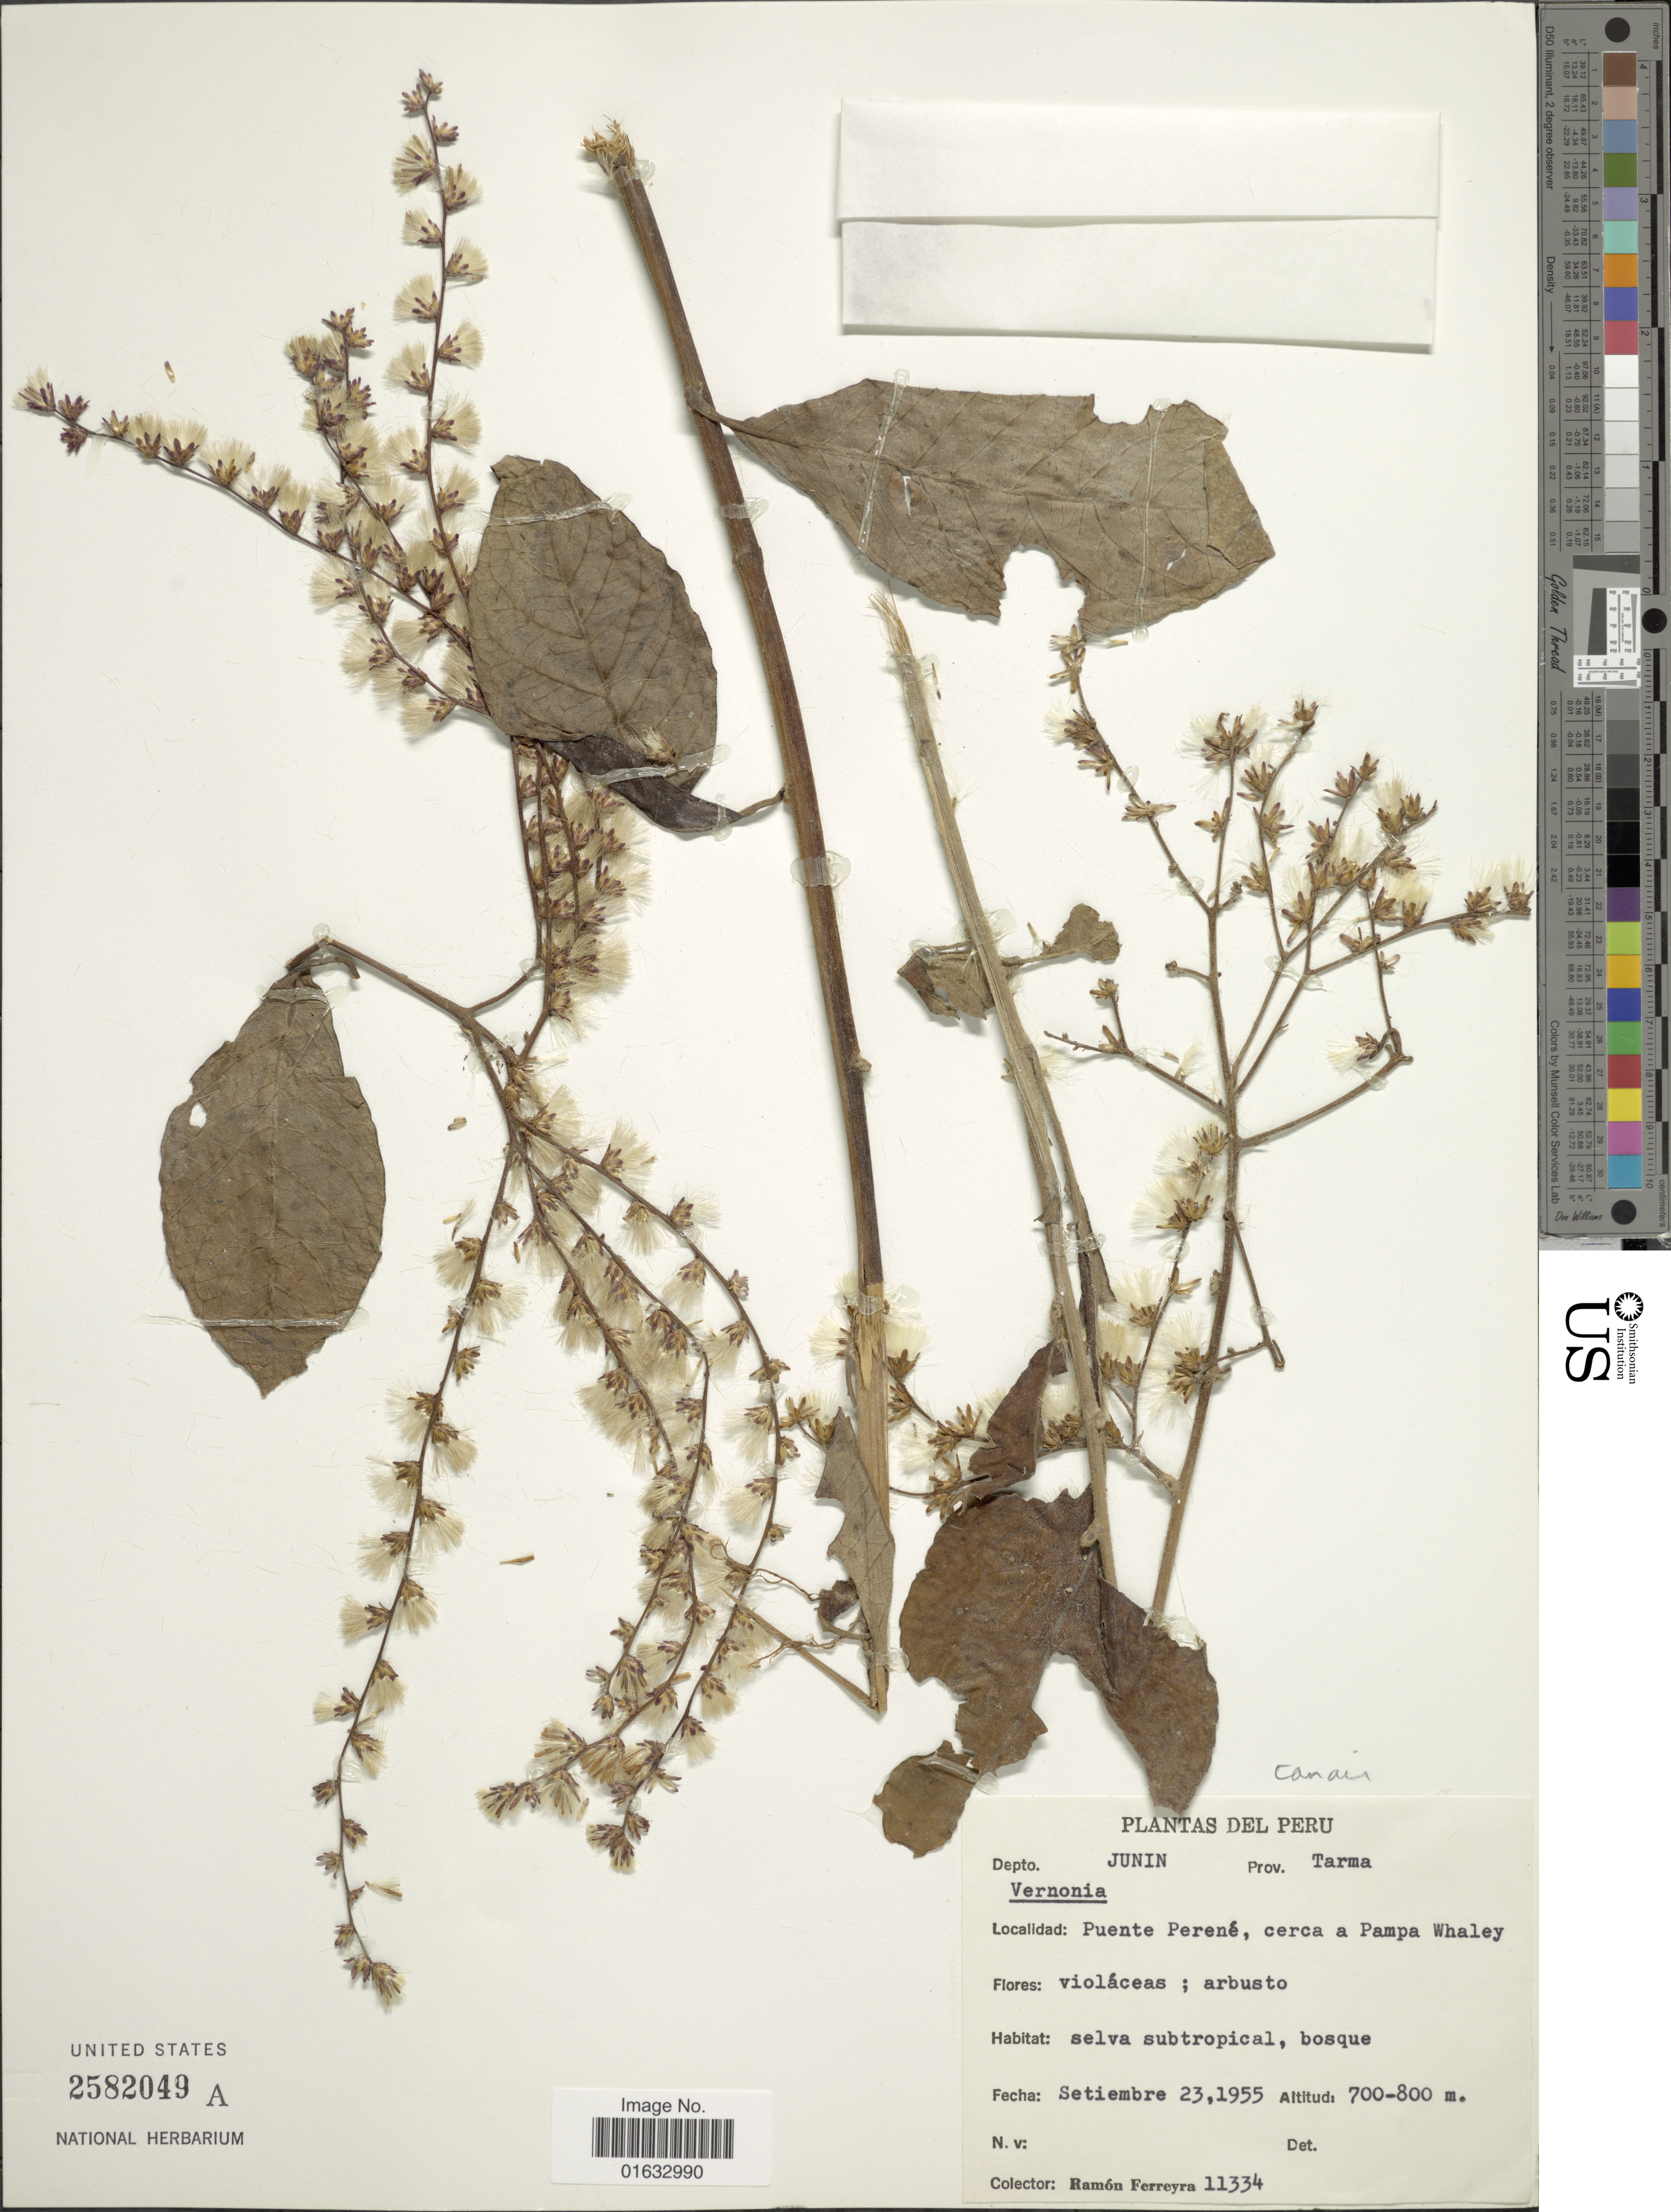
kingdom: Plantae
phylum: Tracheophyta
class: Magnoliopsida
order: Asterales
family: Asteraceae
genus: Eirmocephala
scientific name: Eirmocephala cainarachiensis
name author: (Hieron.) H. Rob.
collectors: R. A. Ferreyra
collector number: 11334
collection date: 1955-09-23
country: Peru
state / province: Junín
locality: Peru, Depto. Junin, Prov. Tarma, Puento Perené, cerca a Pampa Whaley.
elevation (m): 700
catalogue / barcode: US 2582049A